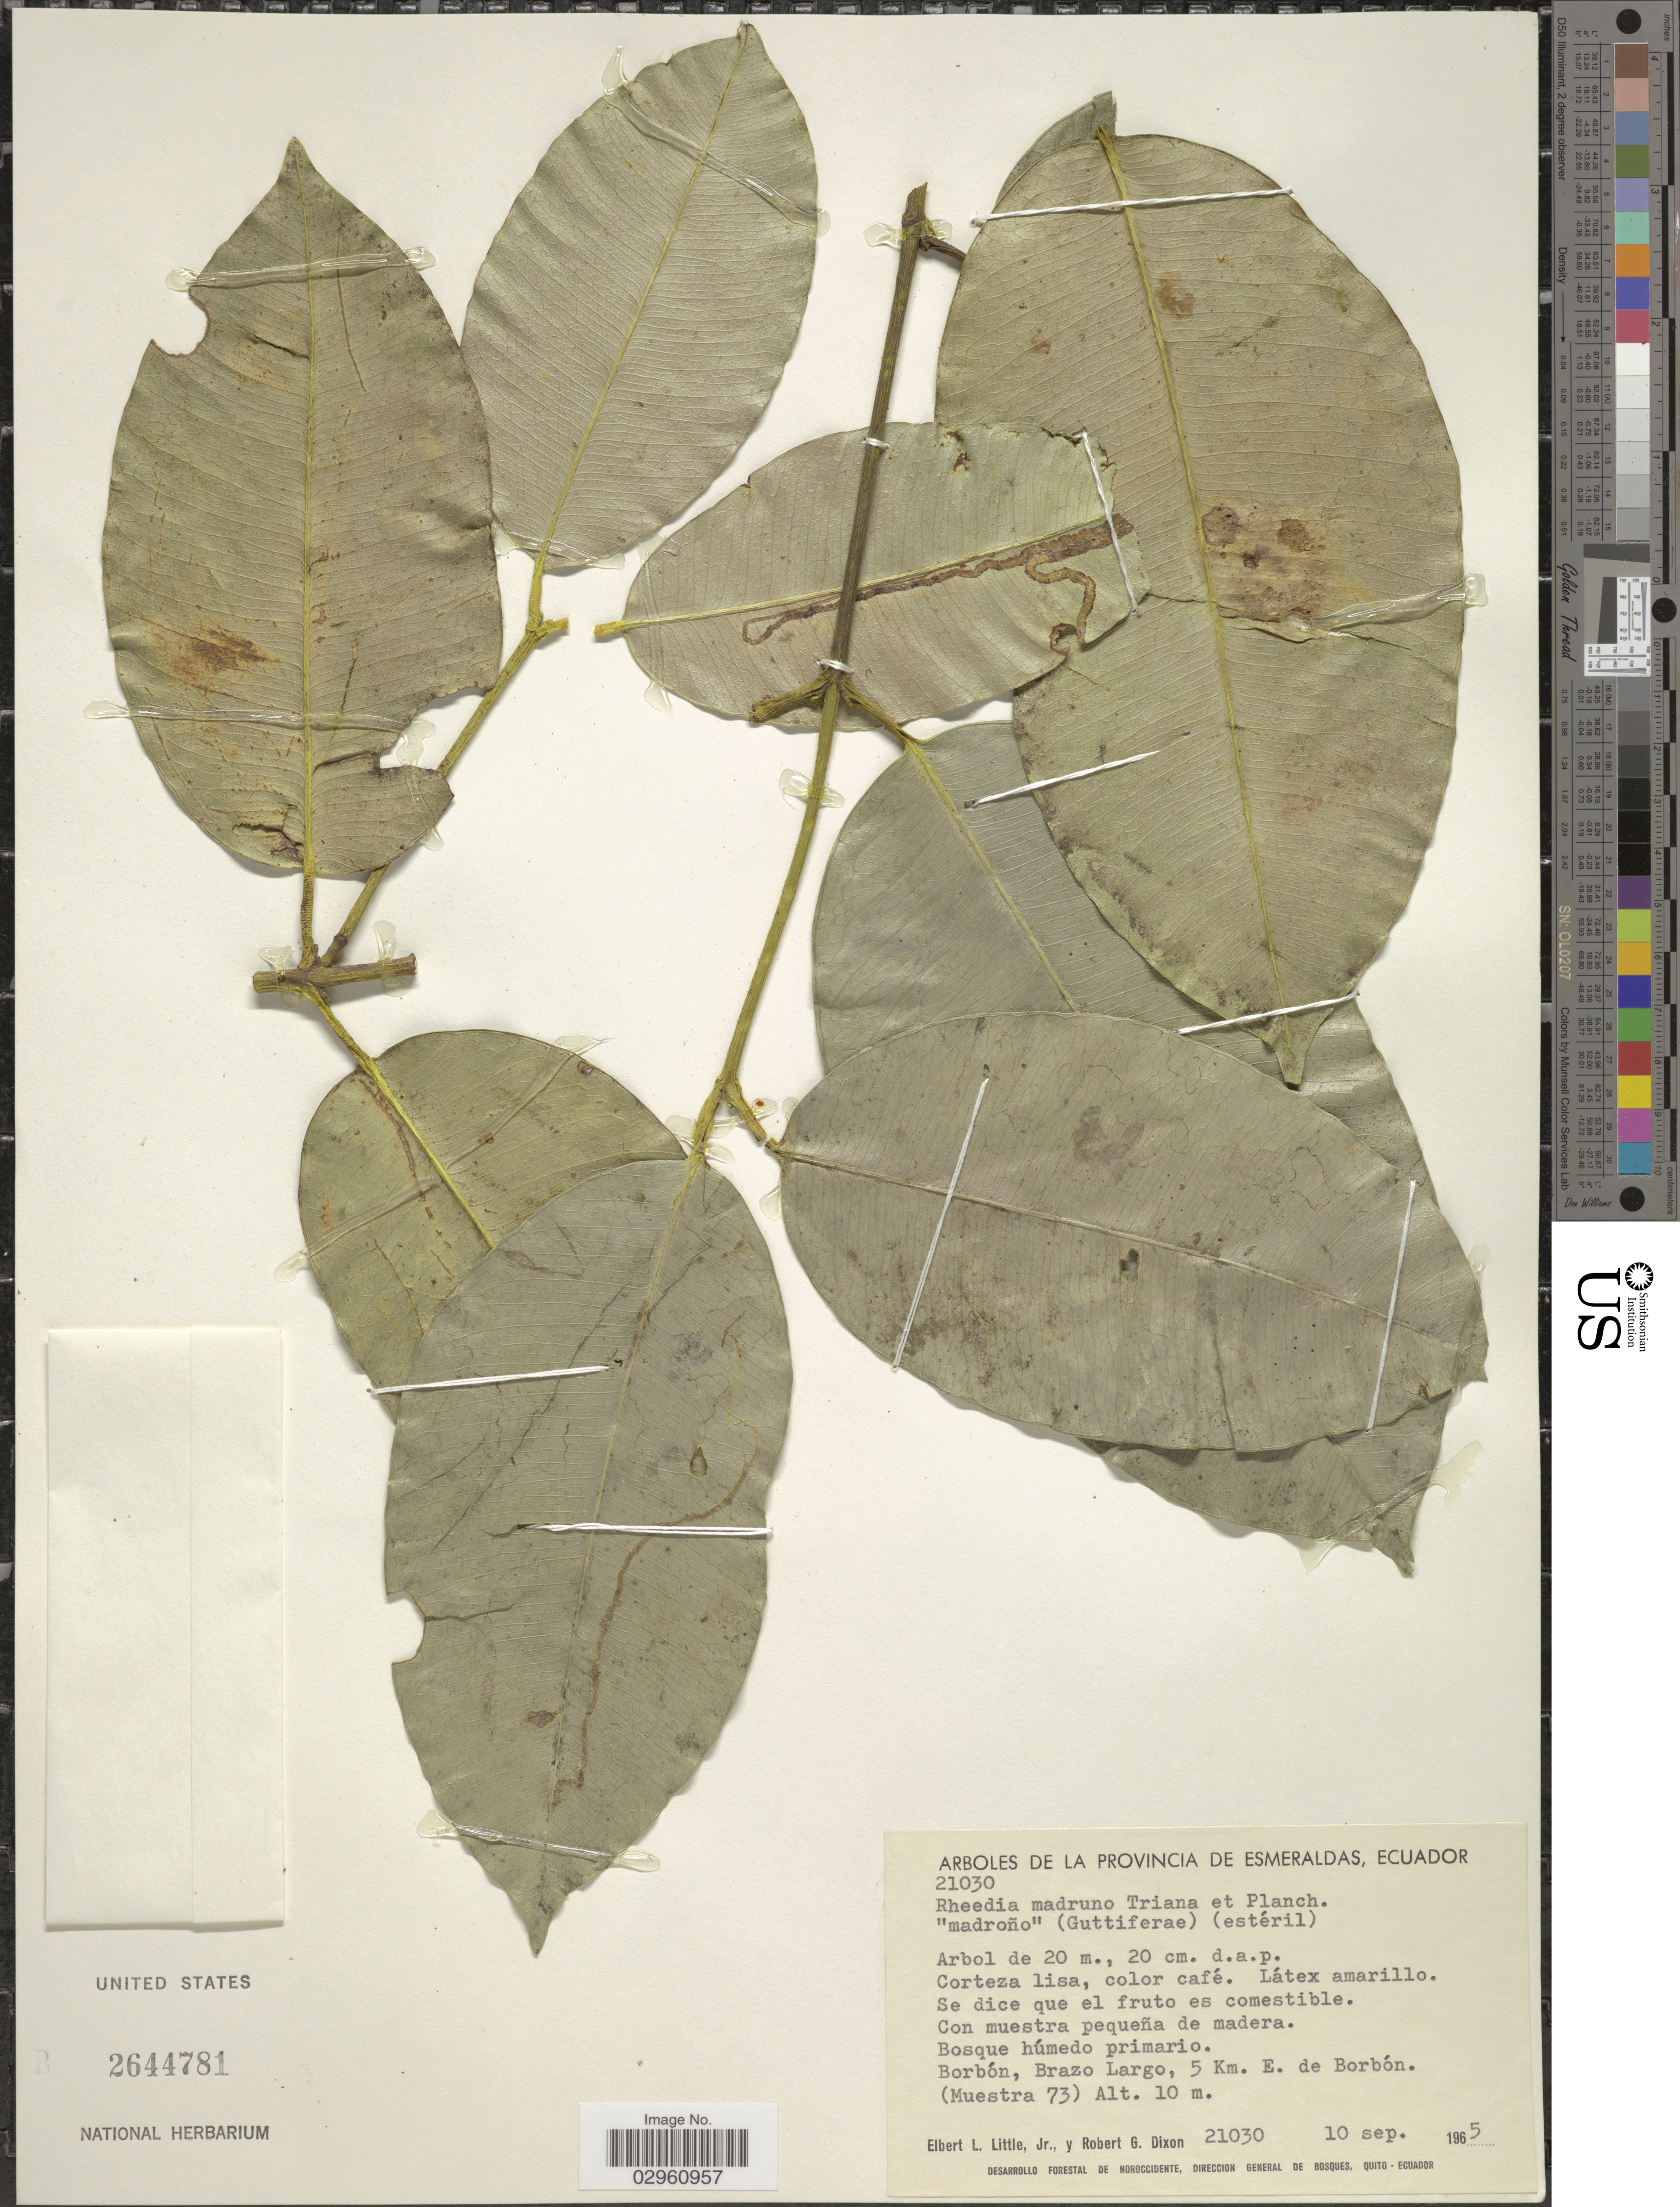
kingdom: Plantae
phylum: Tracheophyta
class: Magnoliopsida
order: Malpighiales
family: Clusiaceae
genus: Garcinia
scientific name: Garcinia madruno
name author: (Kunth) Hammel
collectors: E. L. Little & R. G. Dixon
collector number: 21030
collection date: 1965-09-10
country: Ecuador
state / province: Esmeraldas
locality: De La Provincia de Esmeraldas. Borbón, Brazo Largo, 5 Km. E. de Borbón. (Muestra 73).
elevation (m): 10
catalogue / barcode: US 2644781